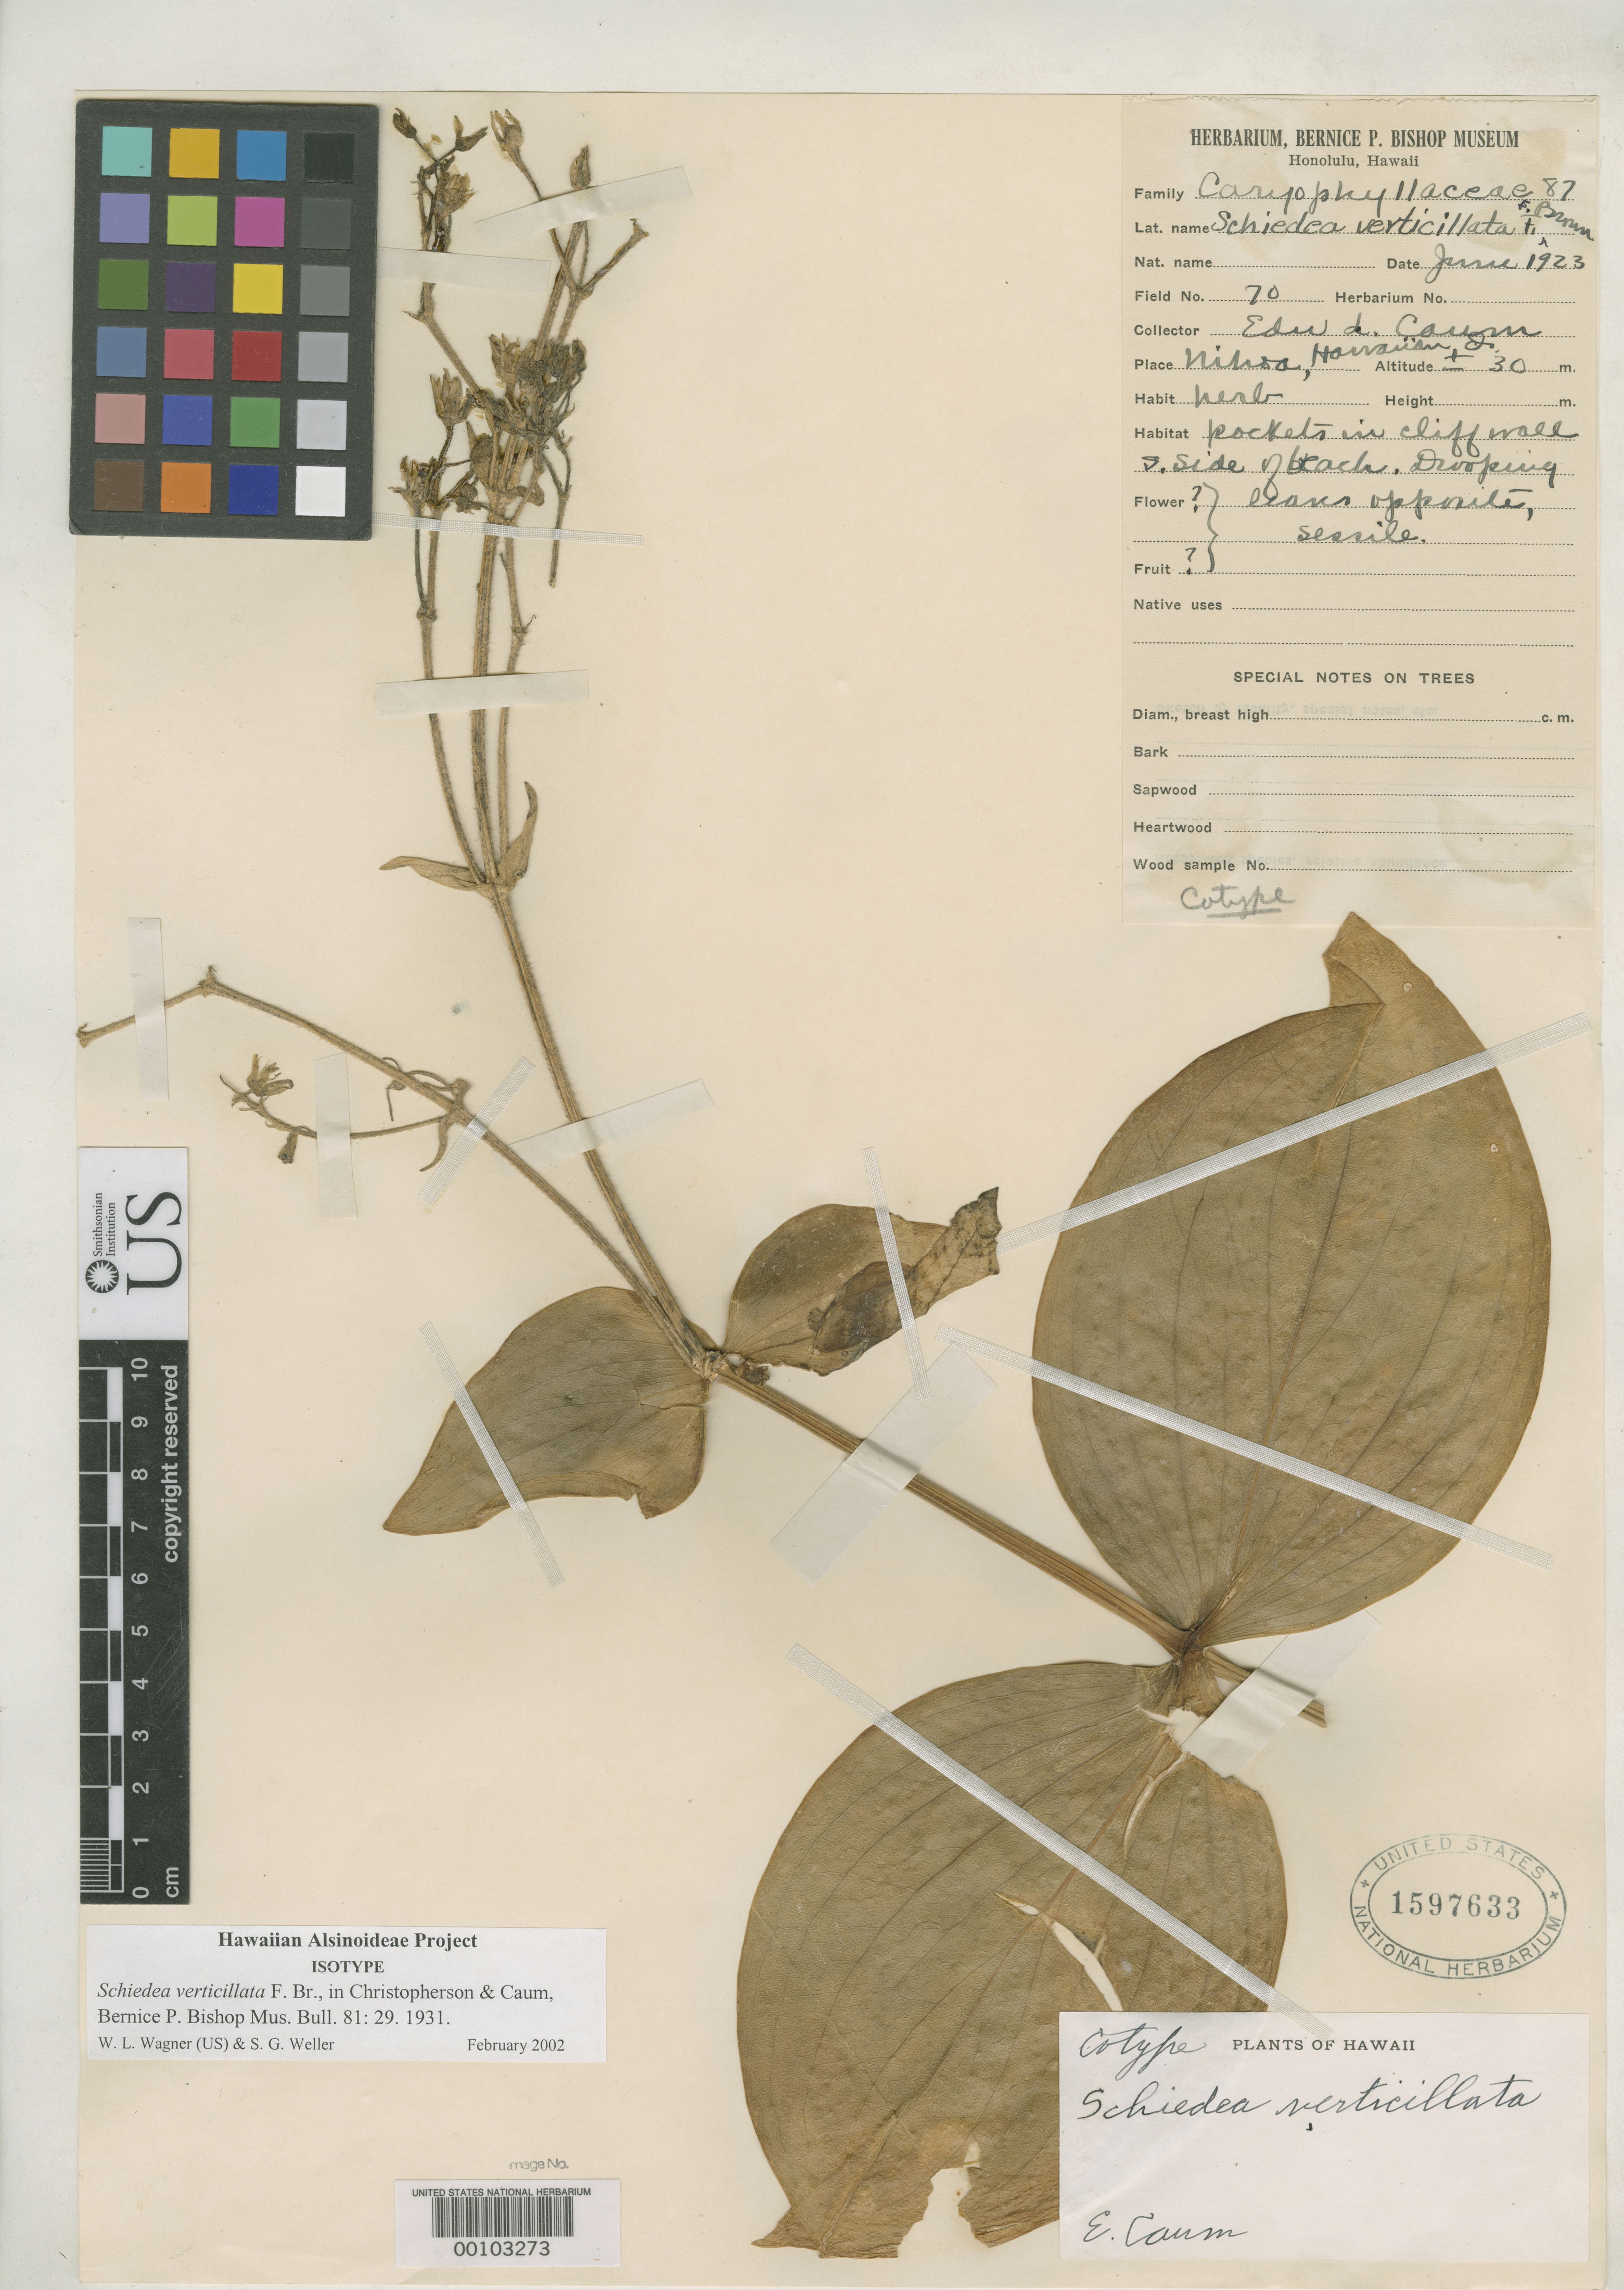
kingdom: Plantae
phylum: Tracheophyta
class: Magnoliopsida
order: Caryophyllales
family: Caryophyllaceae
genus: Schiedea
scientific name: Schiedea verticillata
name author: F. Br. in Christoph. & Caum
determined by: Wagner, W. L.; Weller, Stephen G.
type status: Isotype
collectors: E. L. Caum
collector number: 70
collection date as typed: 17 Jun 1923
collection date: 1923-06-17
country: United States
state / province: Hawaii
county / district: Honolulu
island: Nihoa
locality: S side of Derby's Landing.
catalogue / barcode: US 1597633